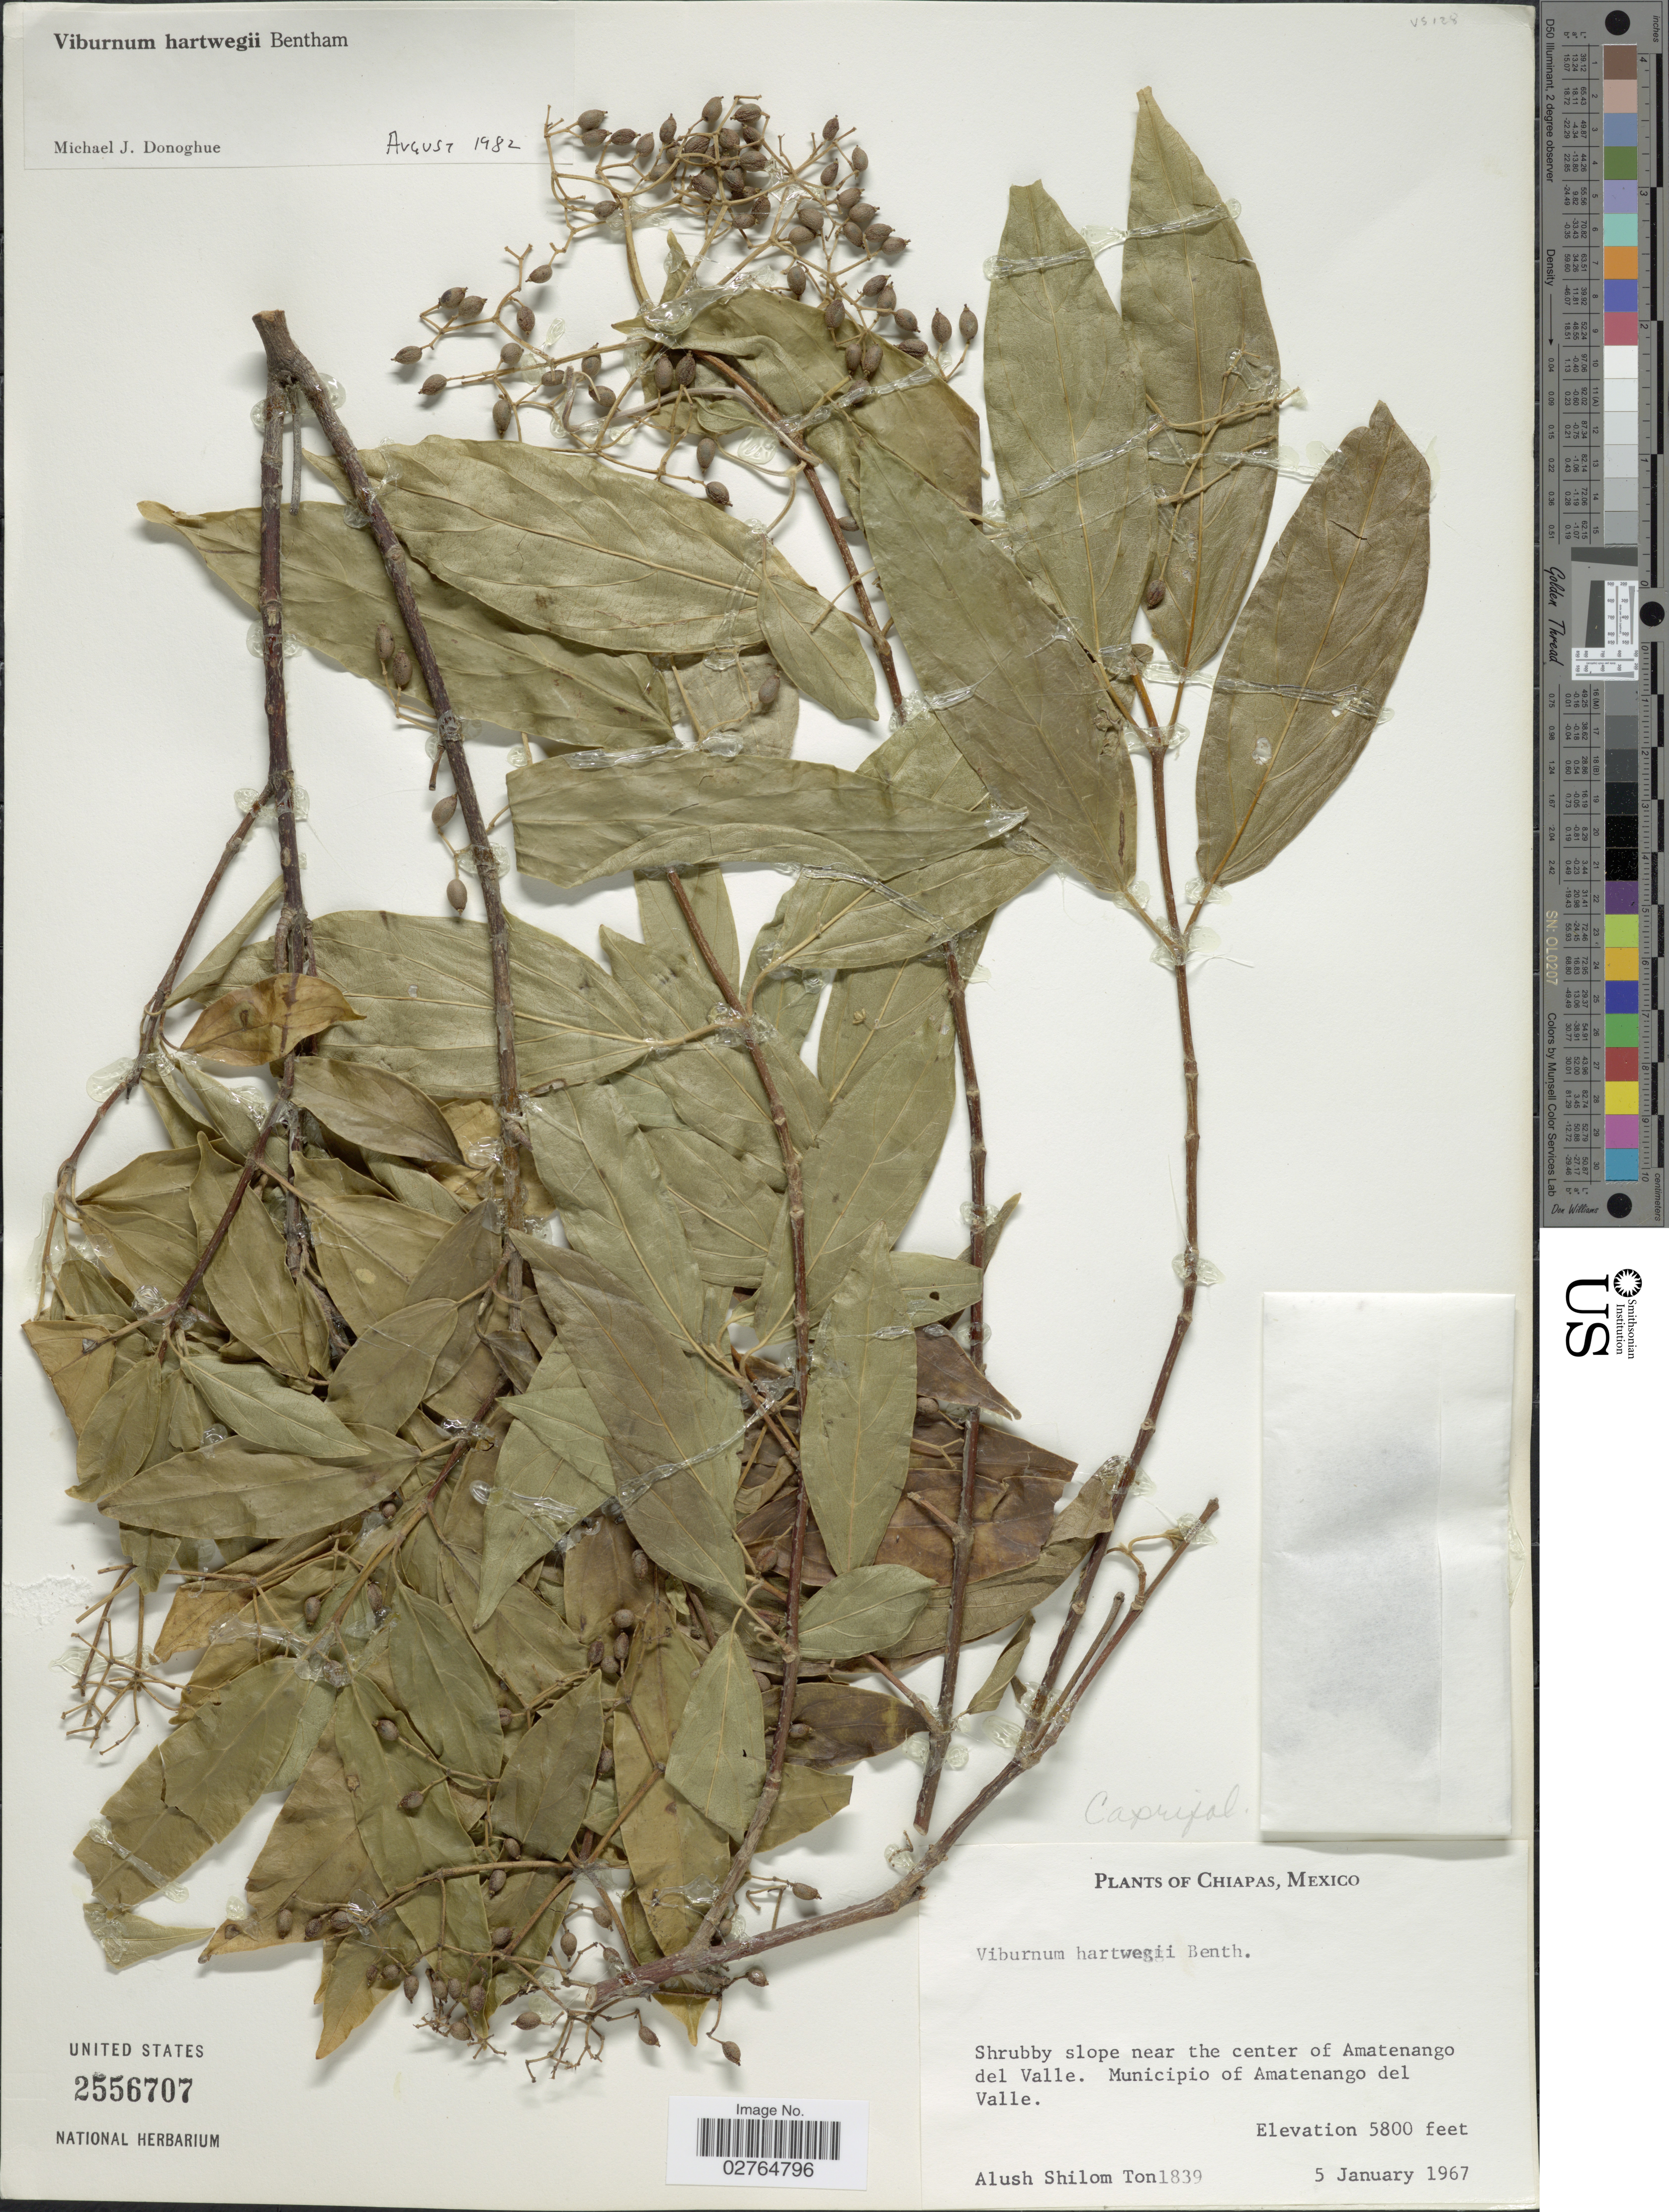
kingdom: Plantae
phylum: Tracheophyta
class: Magnoliopsida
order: Dipsacales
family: Viburnaceae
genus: Viburnum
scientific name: Viburnum hartwegii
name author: Benth.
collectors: A. S. Ton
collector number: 1839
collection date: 1967-01-05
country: Mexico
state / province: Chiapas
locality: Shrubby slope near the center of Amatenango del Valle. Municipio of Amatenango del Valle.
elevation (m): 1768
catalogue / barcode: US 2556707